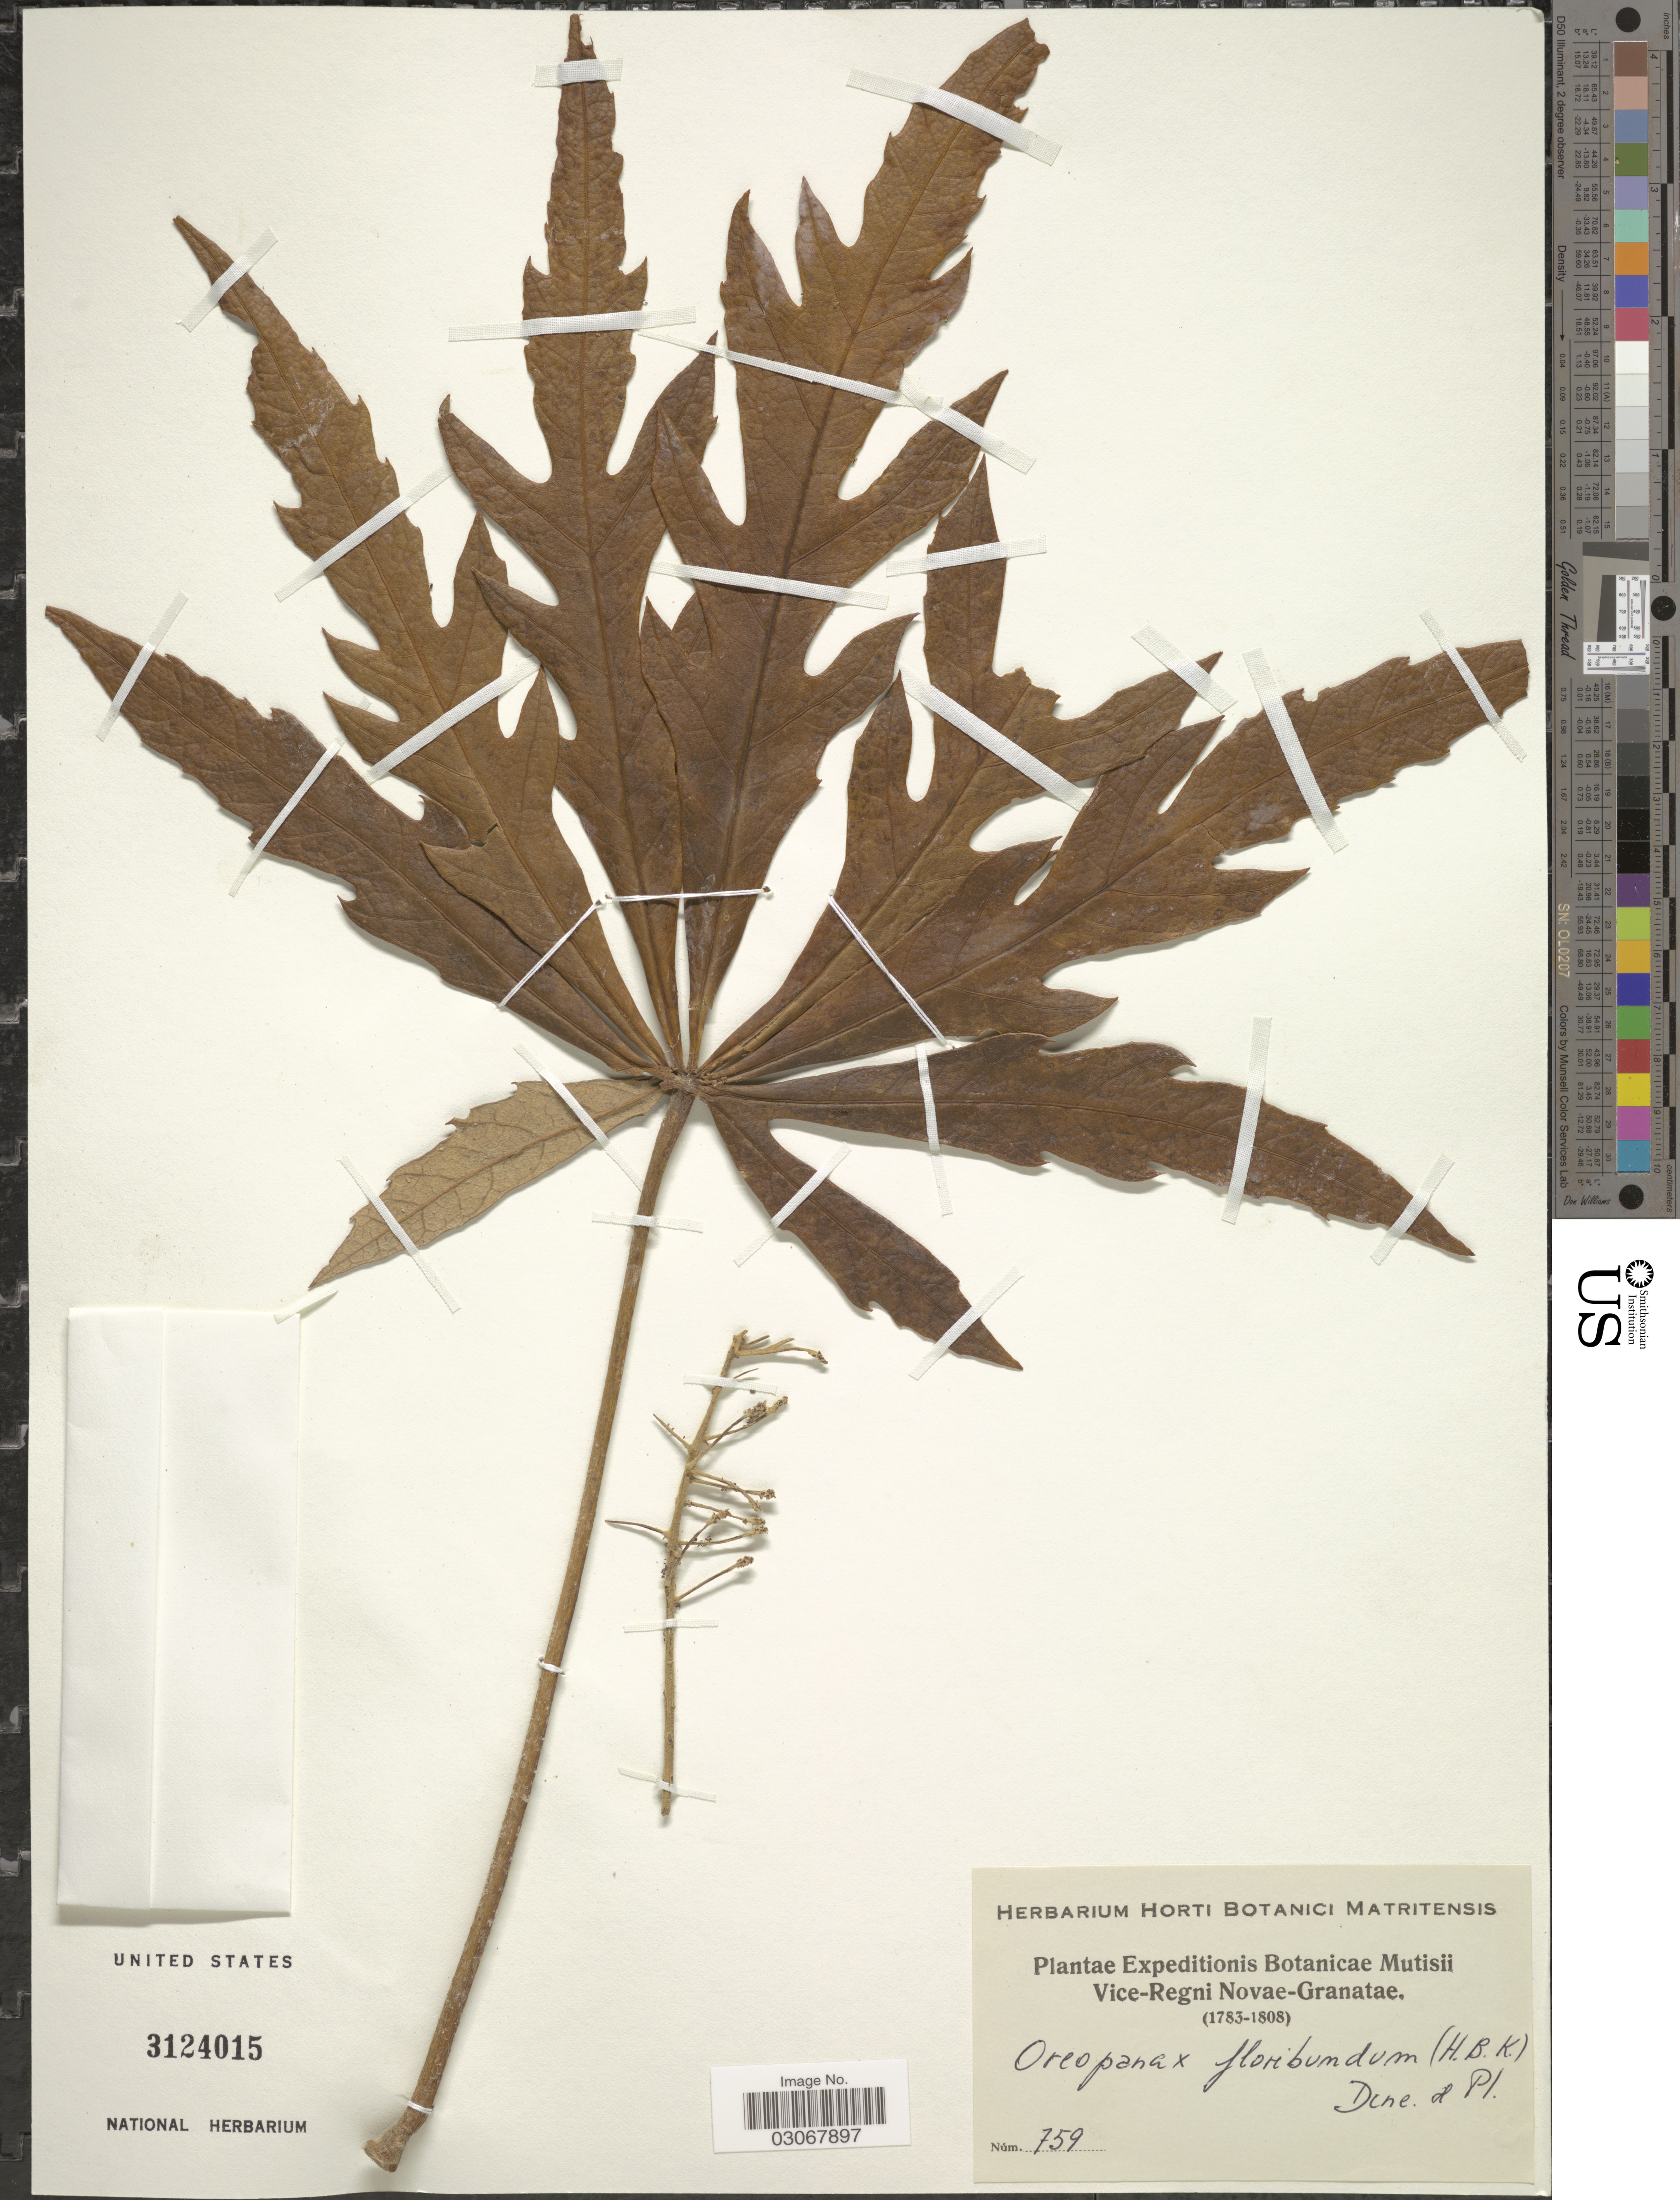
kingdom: Plantae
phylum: Tracheophyta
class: Magnoliopsida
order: Apiales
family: Araliaceae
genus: Oreopanax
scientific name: Oreopanax floribundus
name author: (Kunth) Decne. & Planch.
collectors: Expeditions Botanicae Mutisii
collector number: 759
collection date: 1783/1808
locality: Vice-Regni Novae-Granatae.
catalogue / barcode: US 3124015